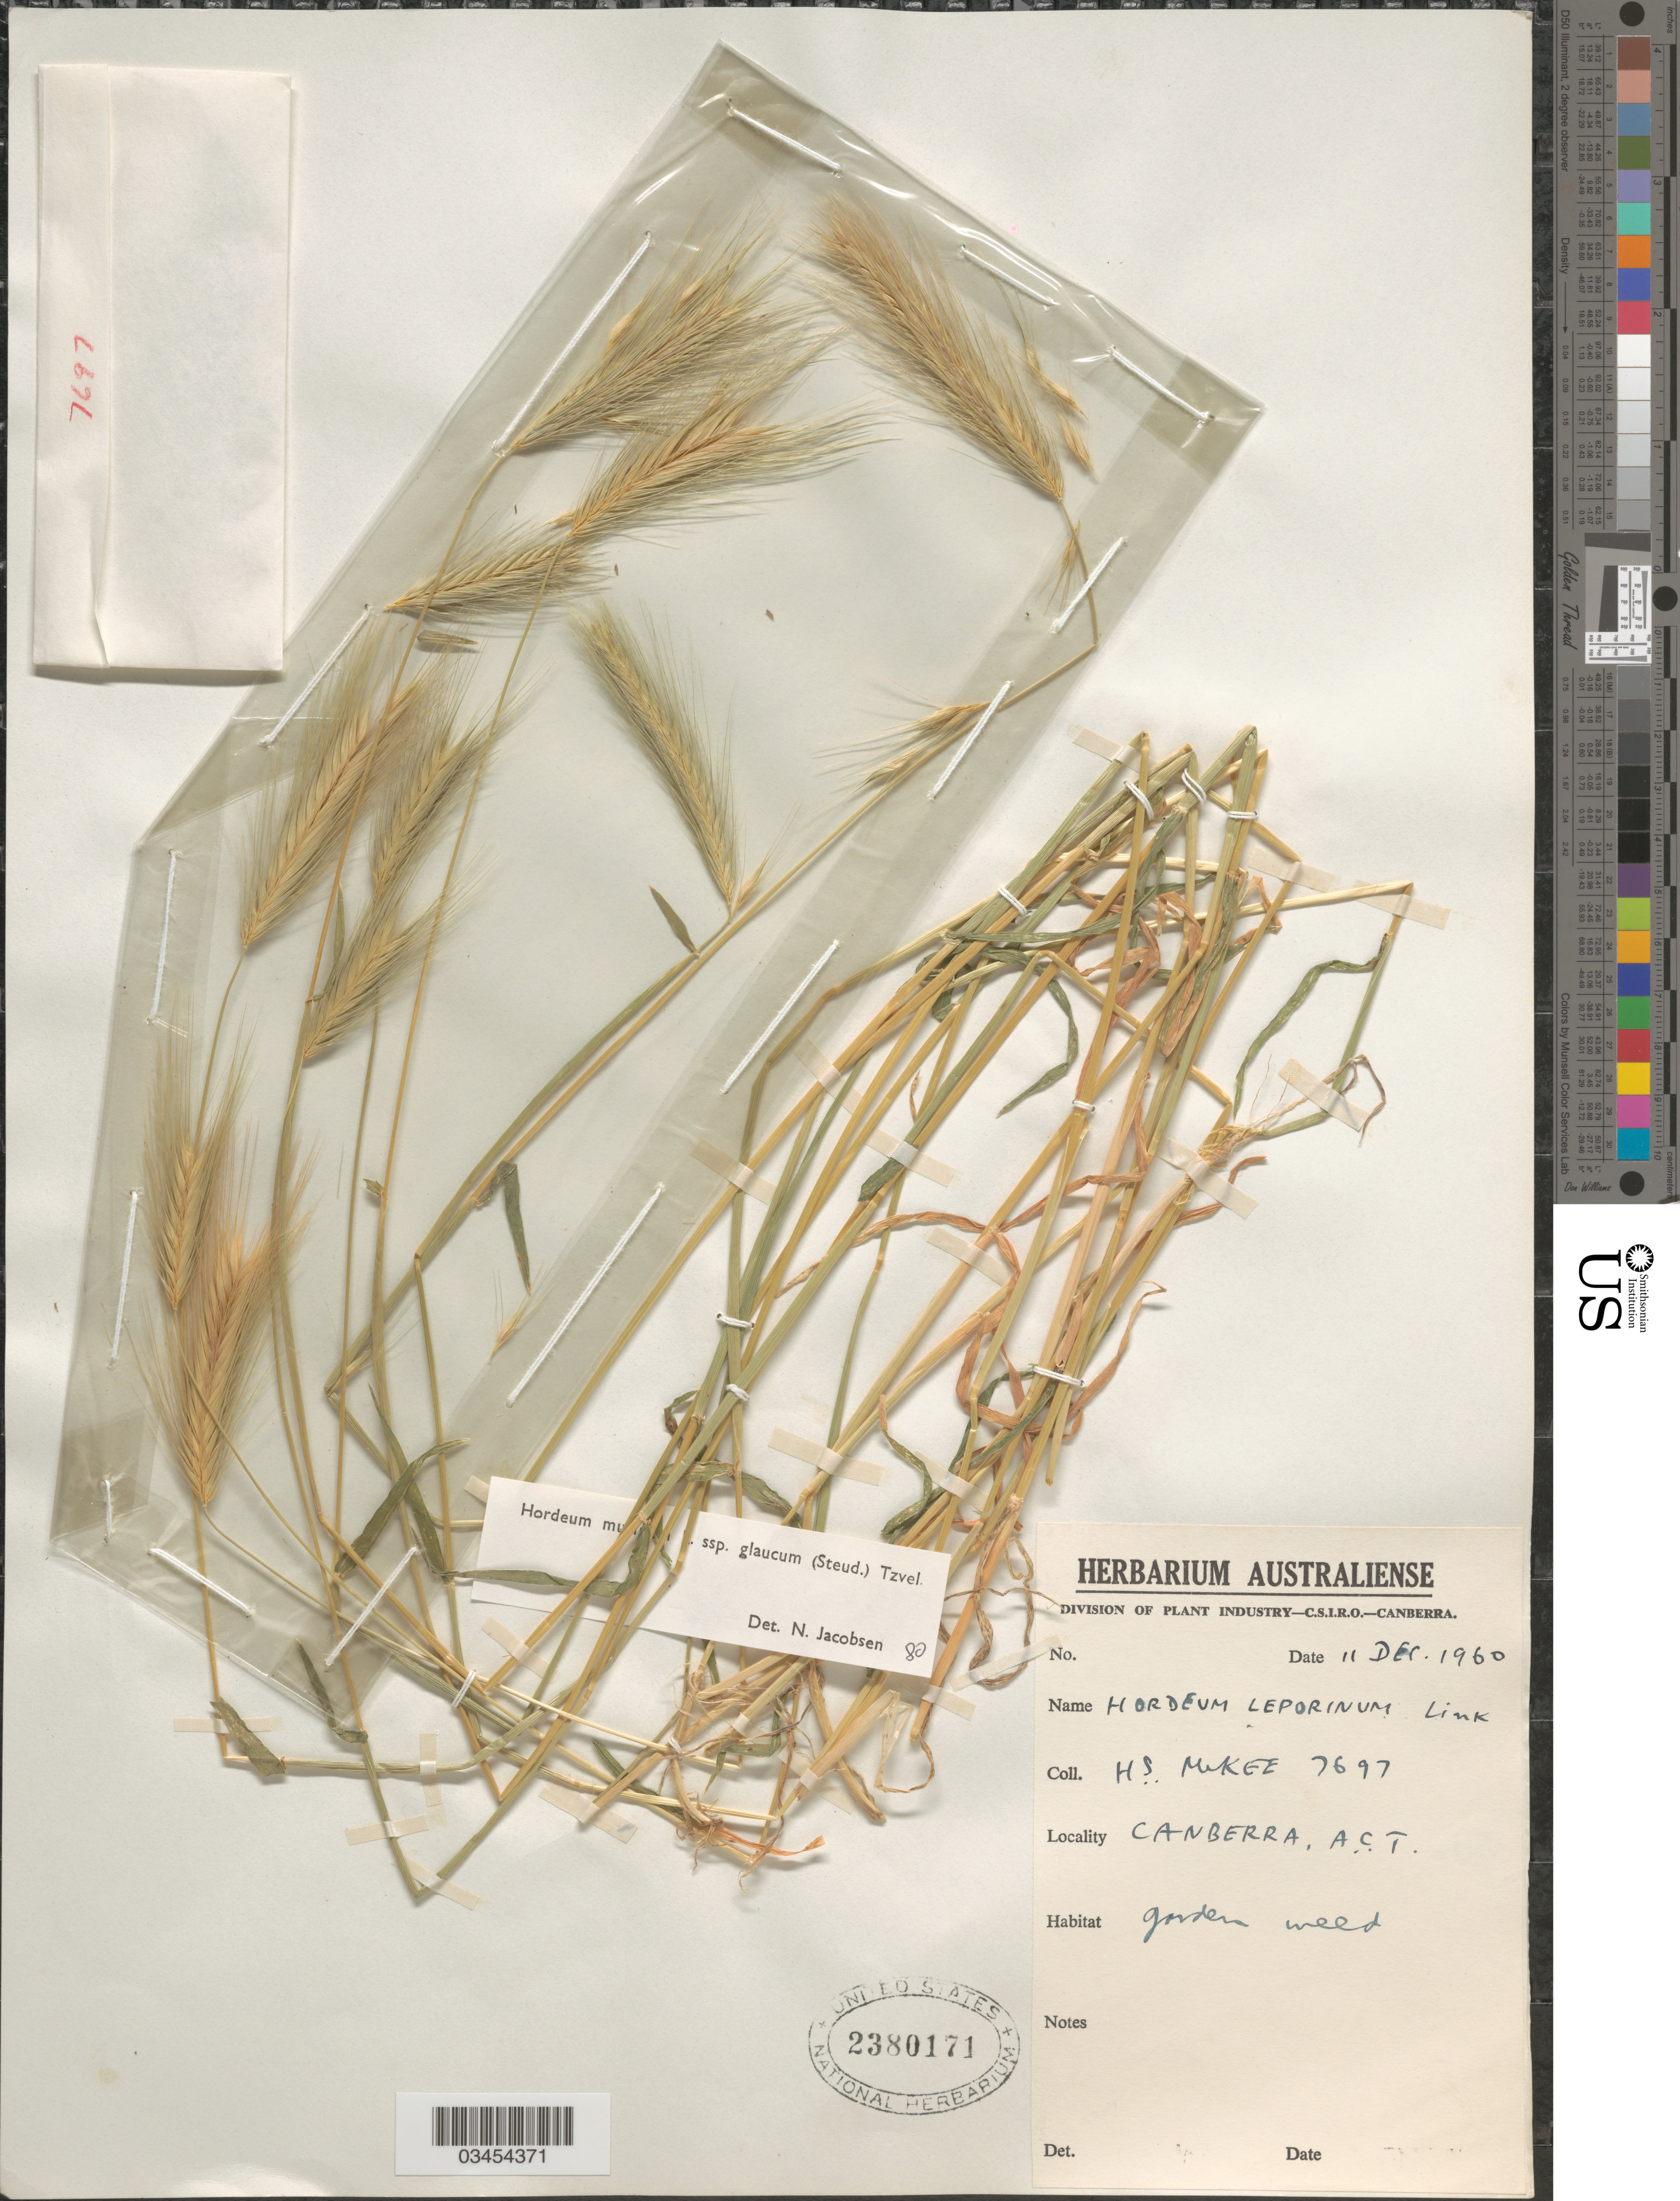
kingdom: Plantae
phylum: Tracheophyta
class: Liliopsida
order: Poales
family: Poaceae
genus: Hordeum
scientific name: Hordeum murinum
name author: L.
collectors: H. S. McKee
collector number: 7697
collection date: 1960-12-11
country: Australia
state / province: Australian Capital Territory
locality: Canberra, A.C.T.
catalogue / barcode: US 2380171